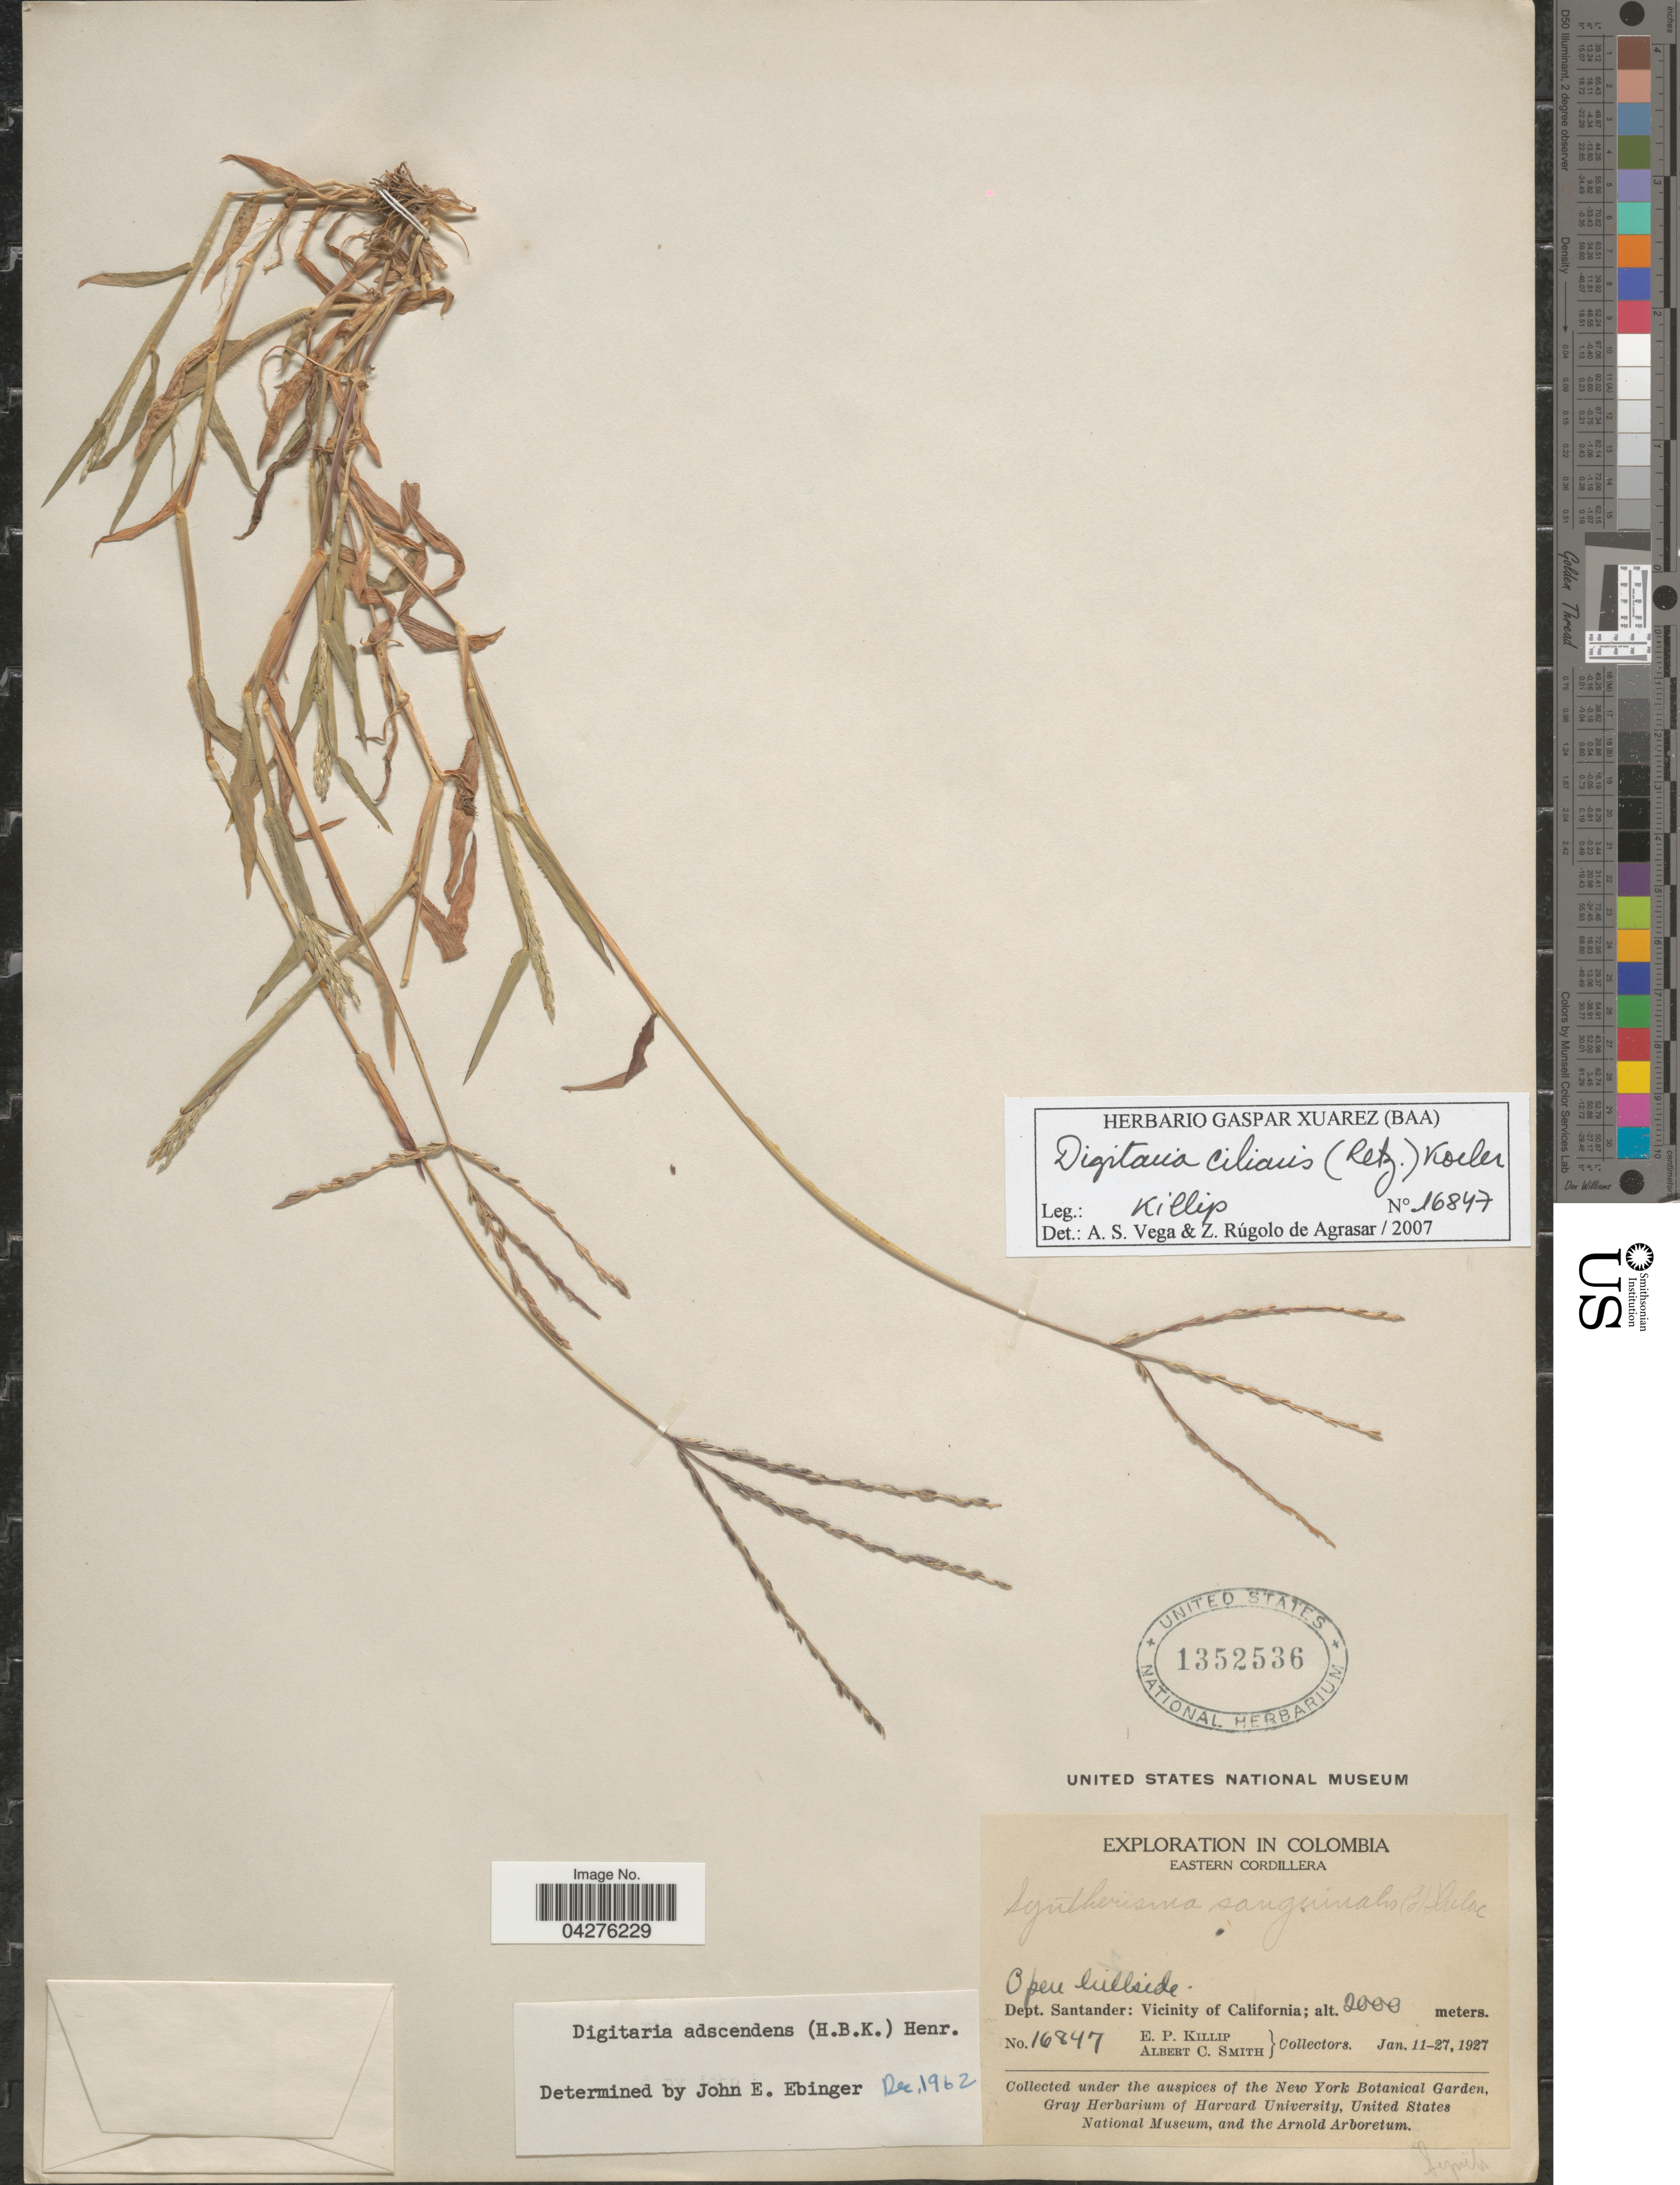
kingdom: Plantae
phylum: Tracheophyta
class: Liliopsida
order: Poales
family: Poaceae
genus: Digitaria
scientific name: Digitaria ciliaris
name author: (Retz.) Koeler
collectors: E. P. Killip & A. C. Smith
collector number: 16847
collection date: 1927-01-11/1927-01-27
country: Colombia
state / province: Santander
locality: Exploration in Colombia. Eastern Cordillera. Dept. Santander: Vicinity of California.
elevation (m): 2000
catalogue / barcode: US 1352536